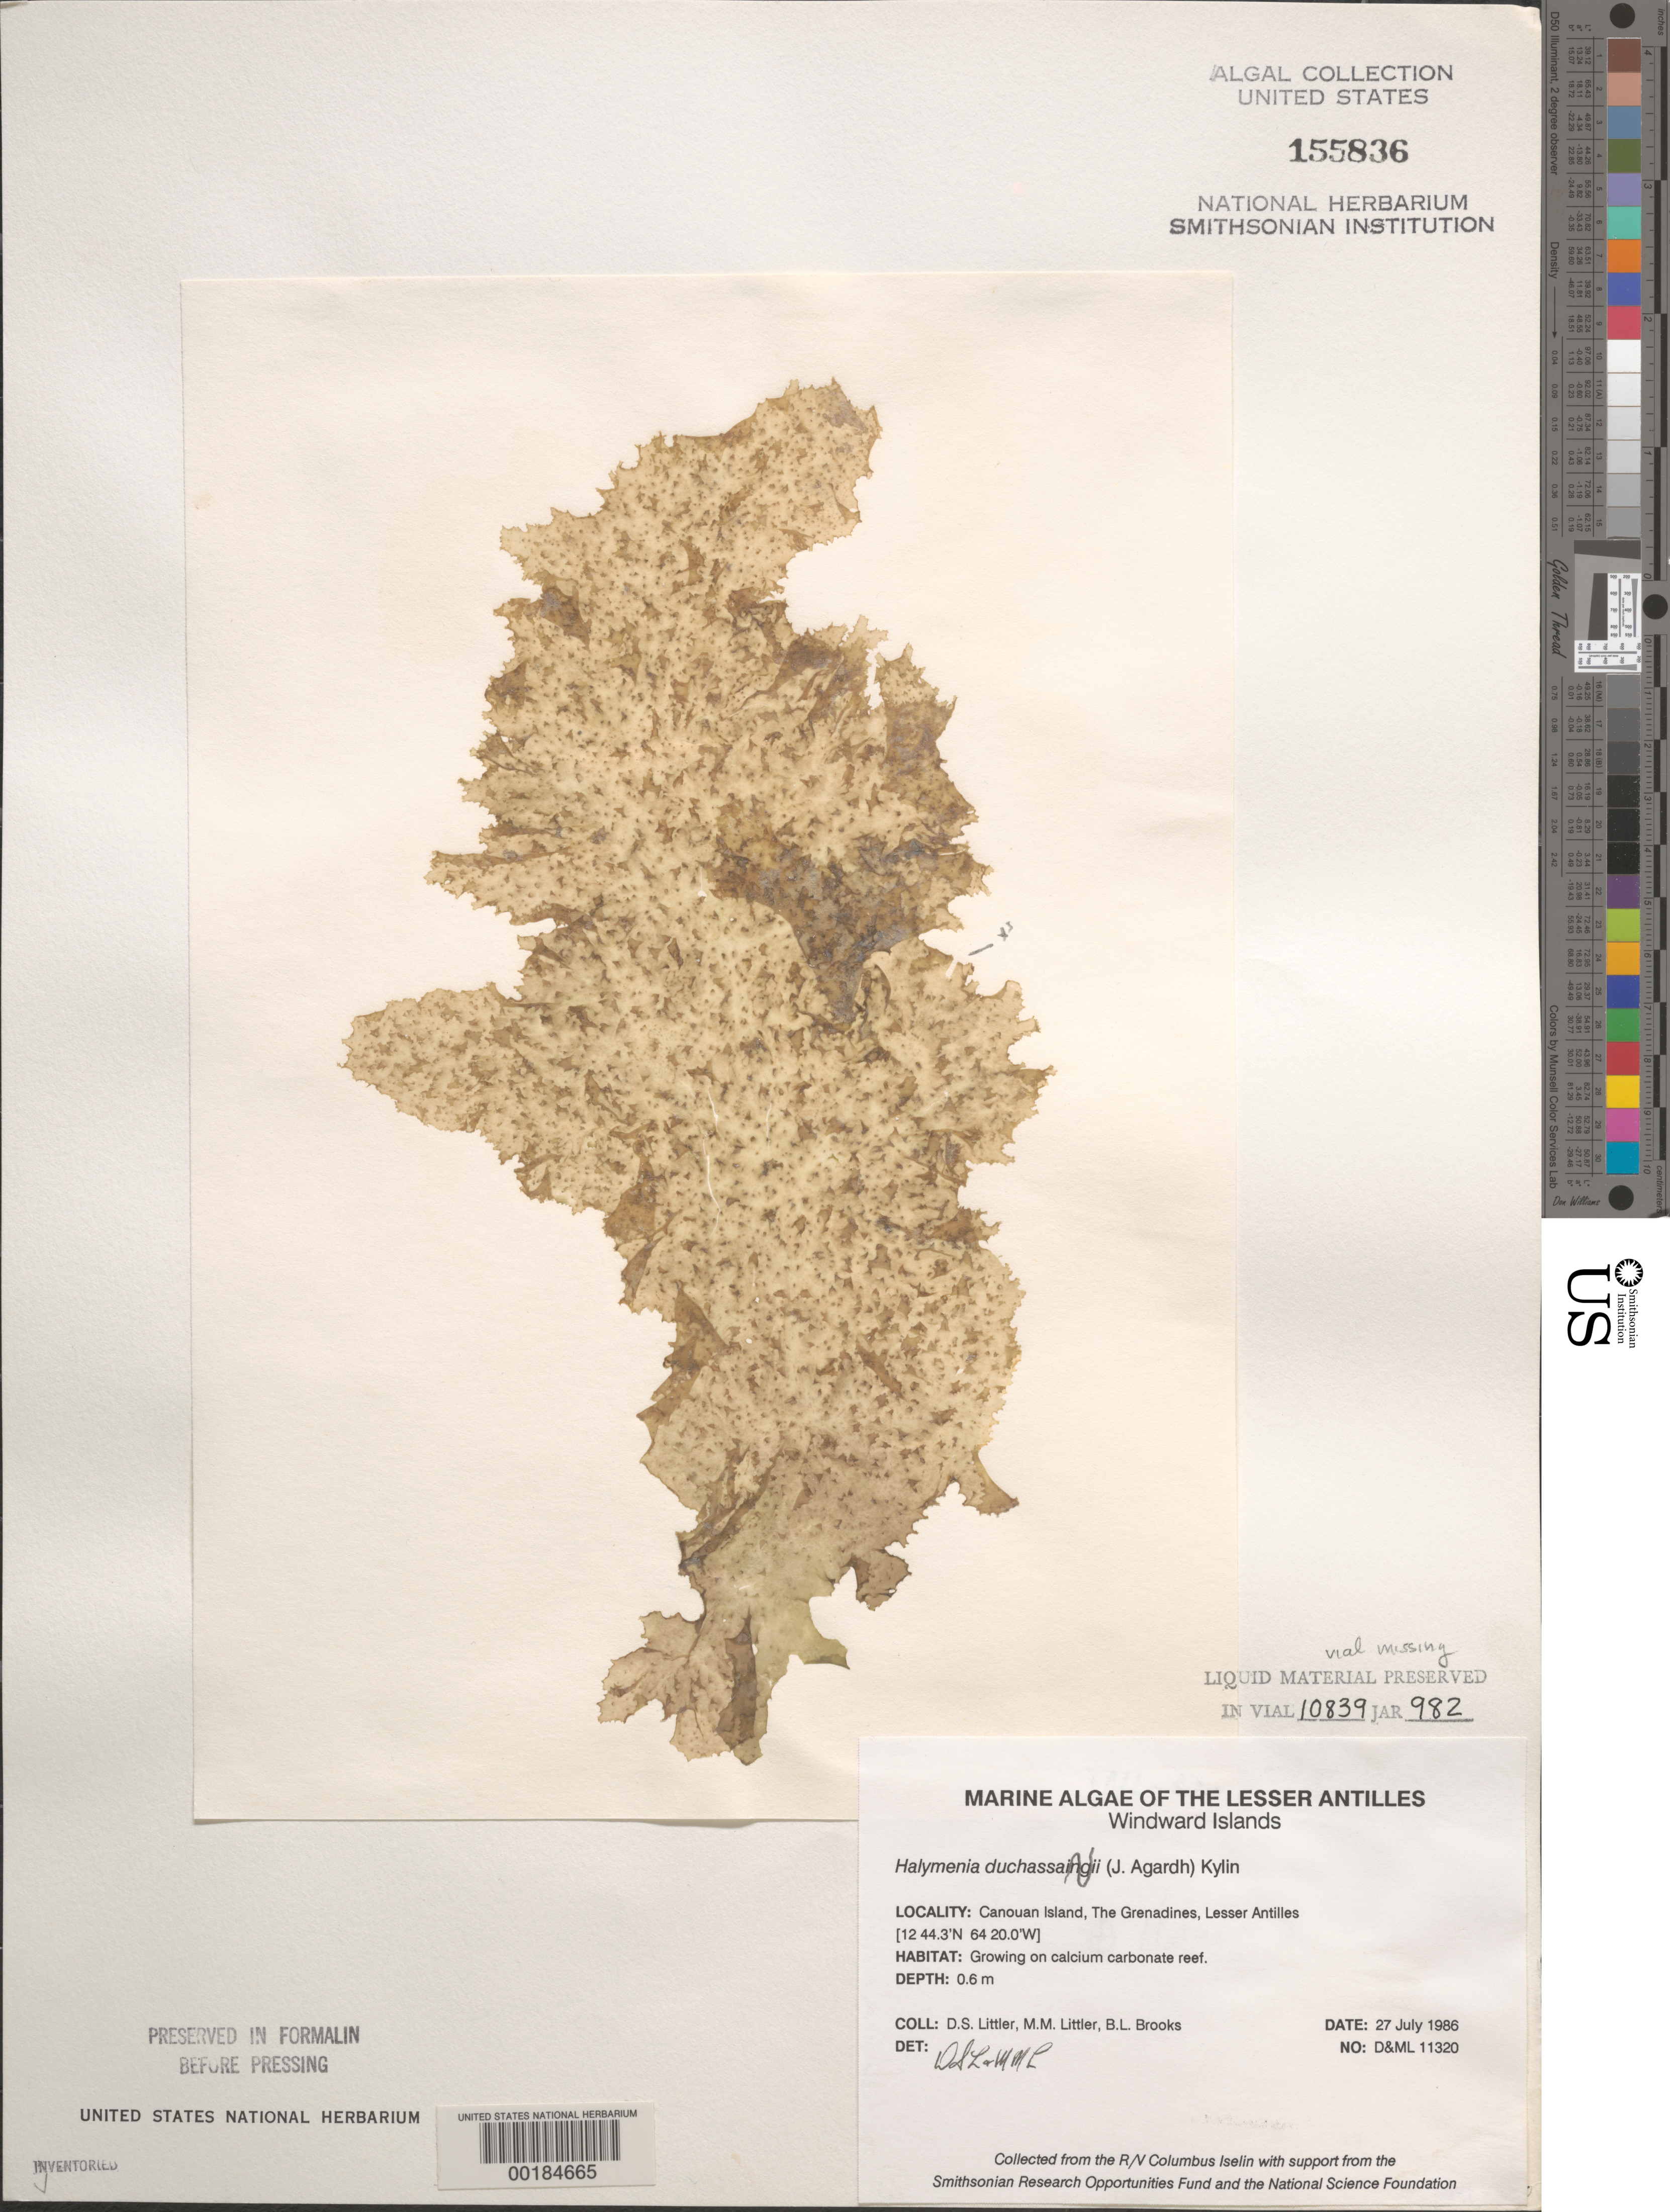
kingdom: Plantae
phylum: Rhodophyta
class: Florideophyceae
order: Halymeniales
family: Halymeniaceae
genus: Halymenia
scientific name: Halymenia duchassaignii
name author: (J. Agardh) Kylin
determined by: Littler, D. S.; Littler, M. M.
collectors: D. S. Littler, M. M. Littler & B. Brooks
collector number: D&ML 11320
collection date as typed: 27 Jul 1986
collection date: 1986-07-27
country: St. Vincent - Grenadines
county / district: Grenadines Parish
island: Canouan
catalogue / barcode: US 155836